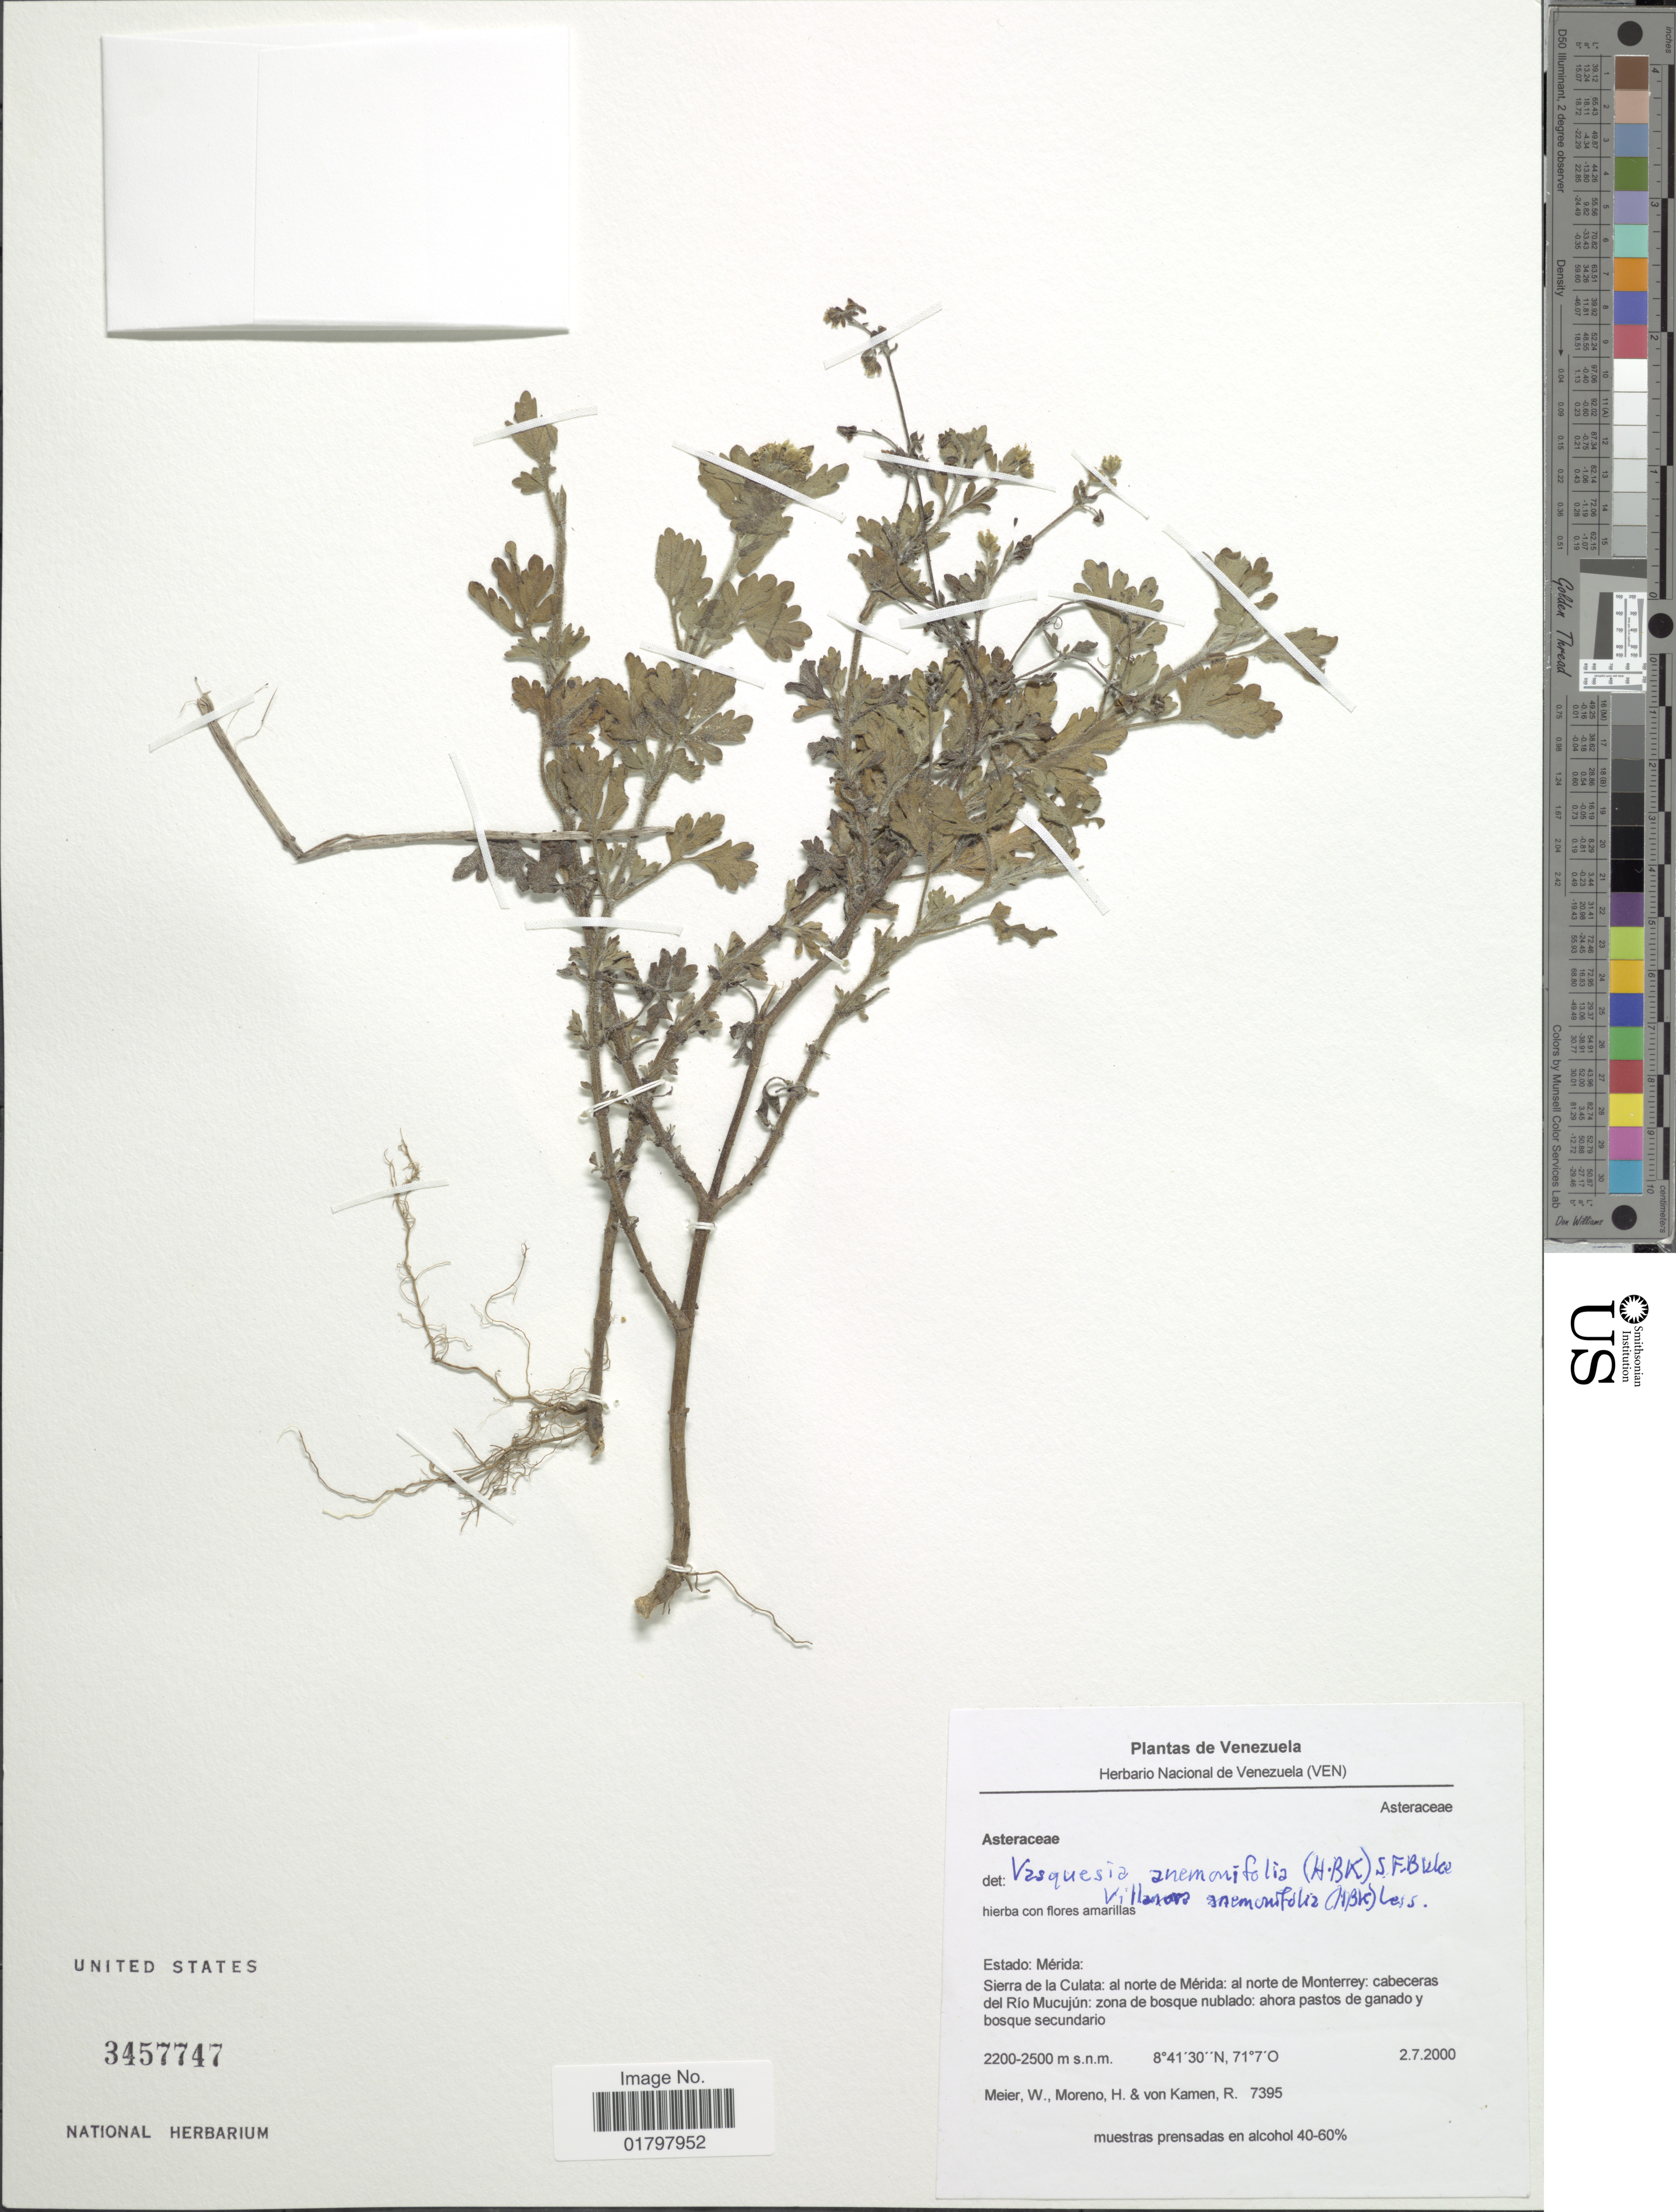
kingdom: Plantae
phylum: Tracheophyta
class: Magnoliopsida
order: Asterales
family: Asteraceae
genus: Vasquesia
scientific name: Vasquesia anemonifolia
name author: (Kunth) Less.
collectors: W. Meier, H. Moreno & R. von Kamen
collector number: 7395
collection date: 2000-07-02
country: Venezuela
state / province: Mérida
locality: Estado: Mérida: Sierra de la Culata: al norte de Mérida: al norte de Monterrey: cabeceras del Rio Mucujún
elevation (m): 2200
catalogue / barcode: US 3457747